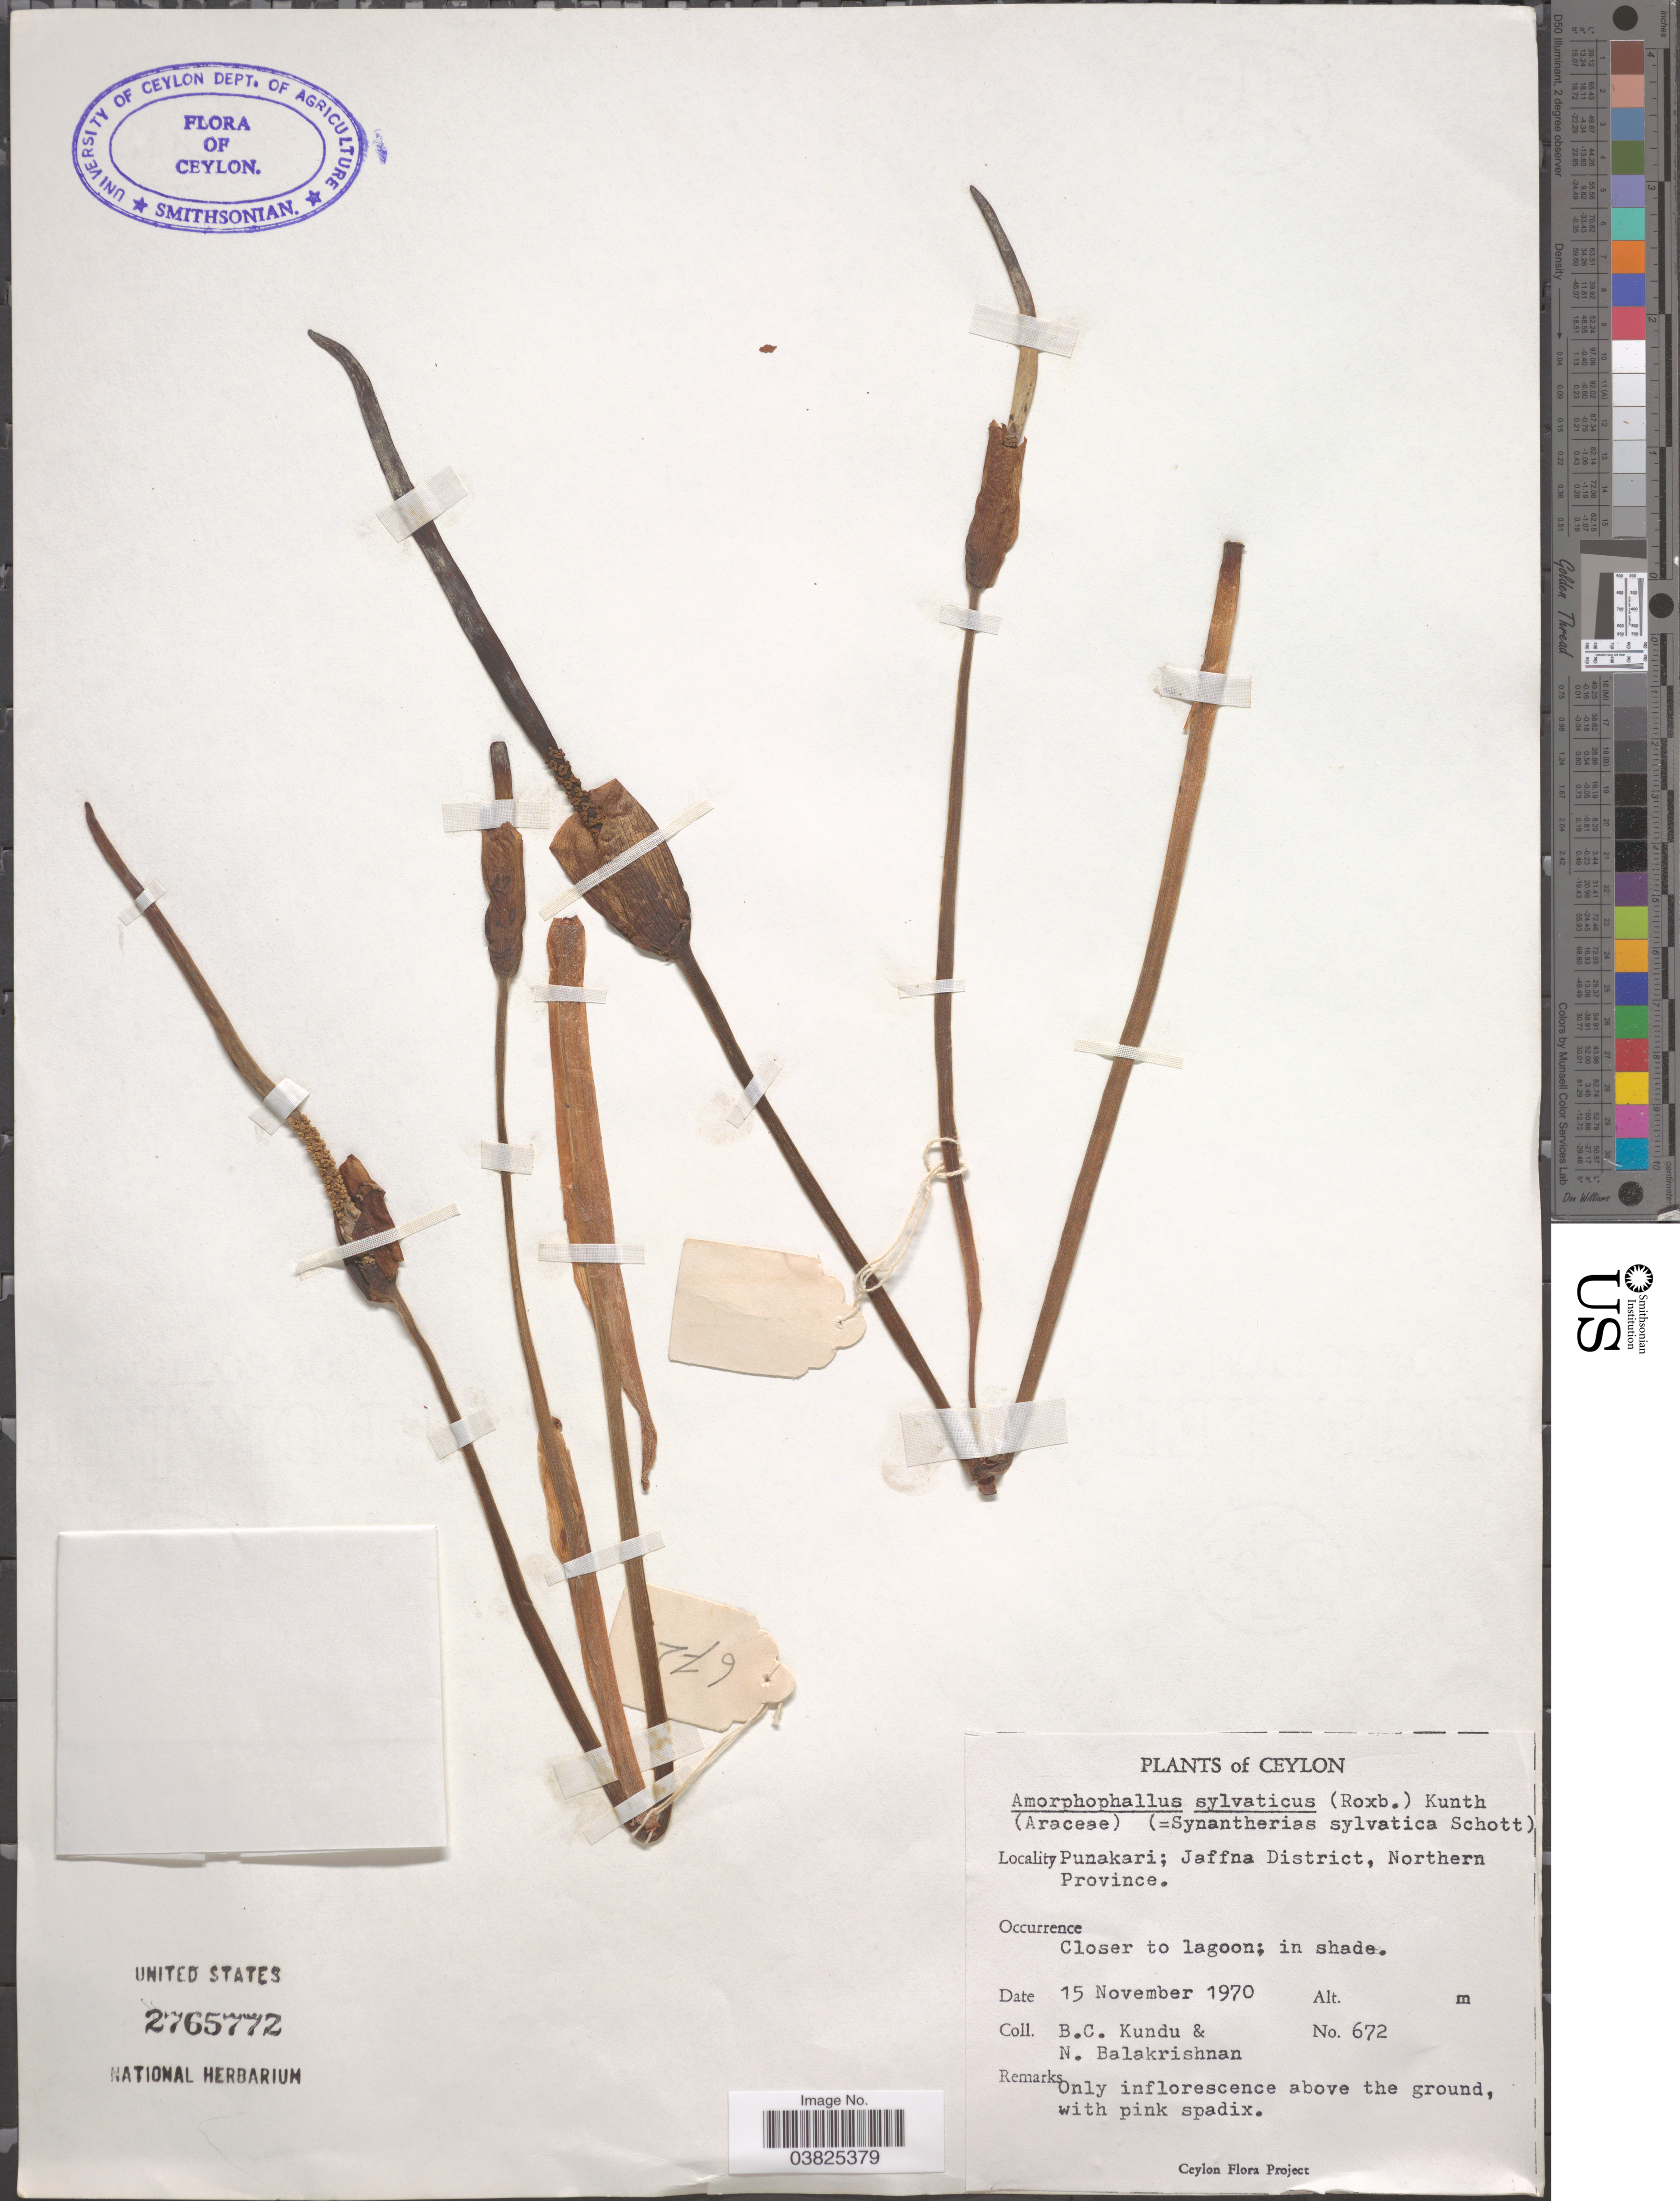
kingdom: Plantae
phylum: Tracheophyta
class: Liliopsida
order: Alismatales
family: Araceae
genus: Amorphophallus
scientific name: Amorphophallus sylvaticus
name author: (Roxb.) Kunth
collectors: B. C. Kundu & N. Balakrishnan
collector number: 672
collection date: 1970-11-15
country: Sri Lanka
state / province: Northern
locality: Ceylon. Punakari; Jaffna District. Closer to lagoon.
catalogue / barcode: US 2765772